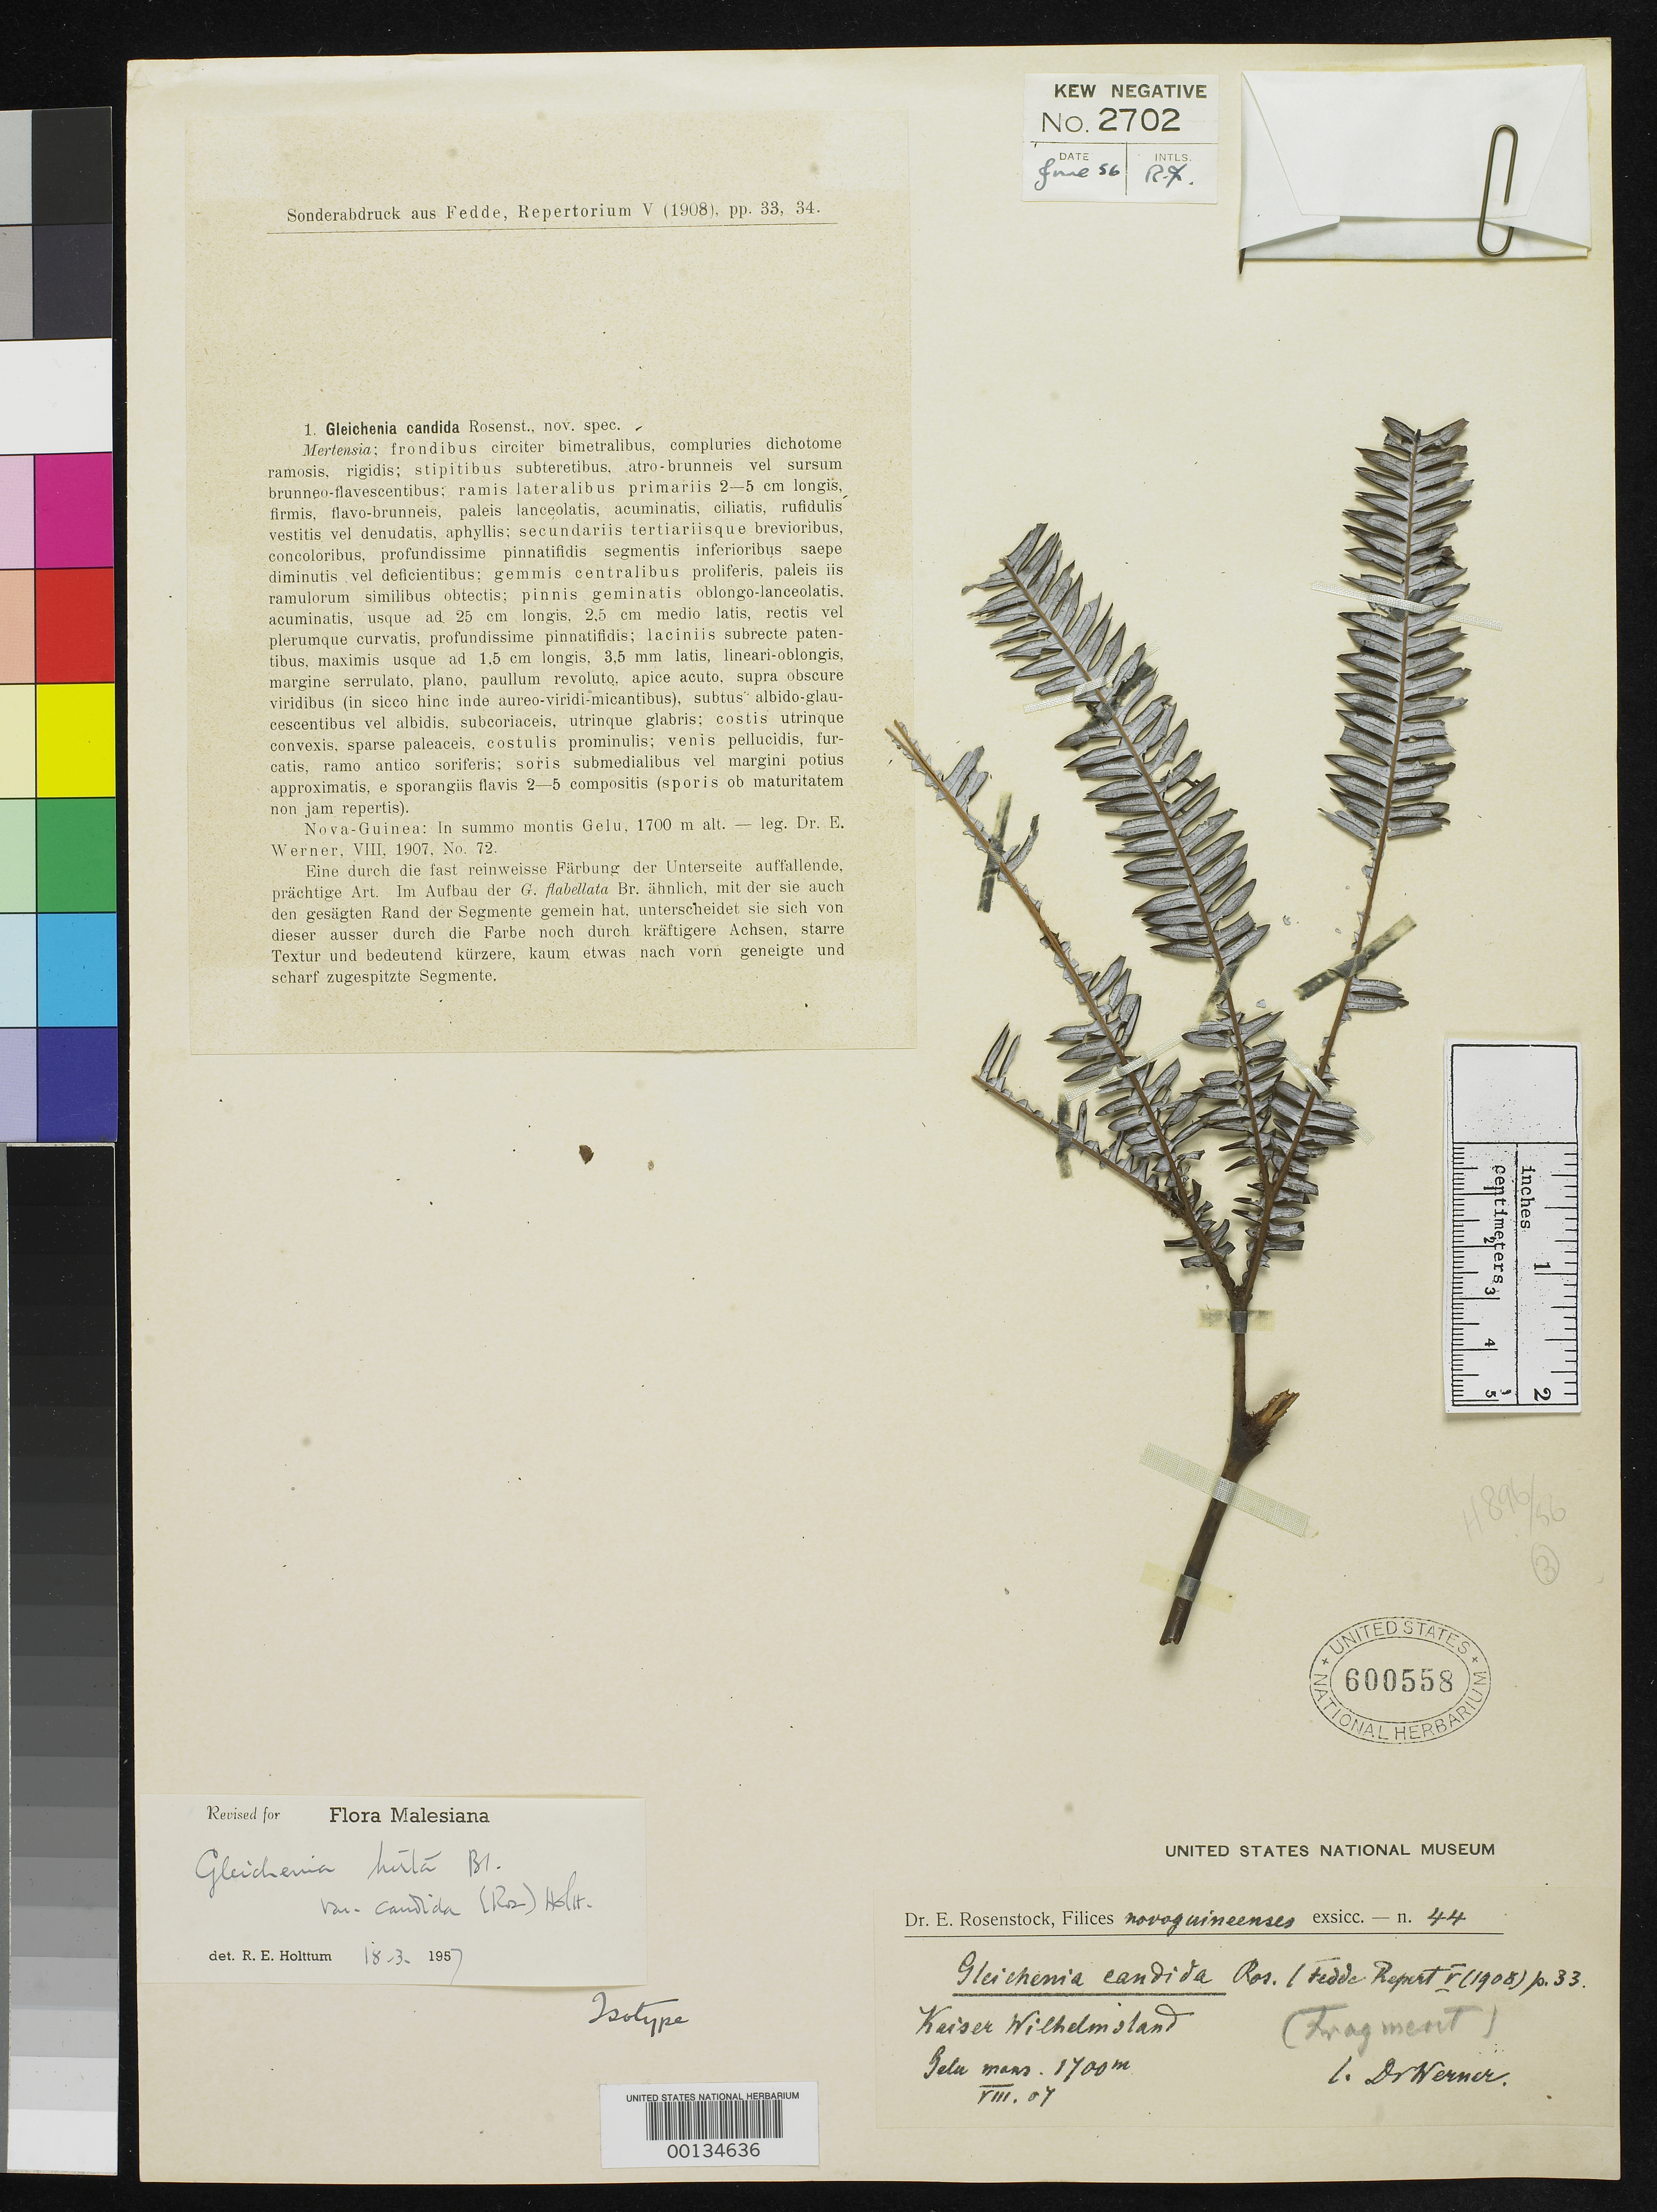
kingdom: Plantae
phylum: Tracheophyta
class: Polypodiopsida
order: Gleicheniales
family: Gleicheniaceae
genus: Gleichenia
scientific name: Gleichenia candida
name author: Rosenst.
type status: Type Collection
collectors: K. Werner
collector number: Rosenstock Exsicc. 44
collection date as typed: Aug 1907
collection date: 1907-08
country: Papua New Guinea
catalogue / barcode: US 600558